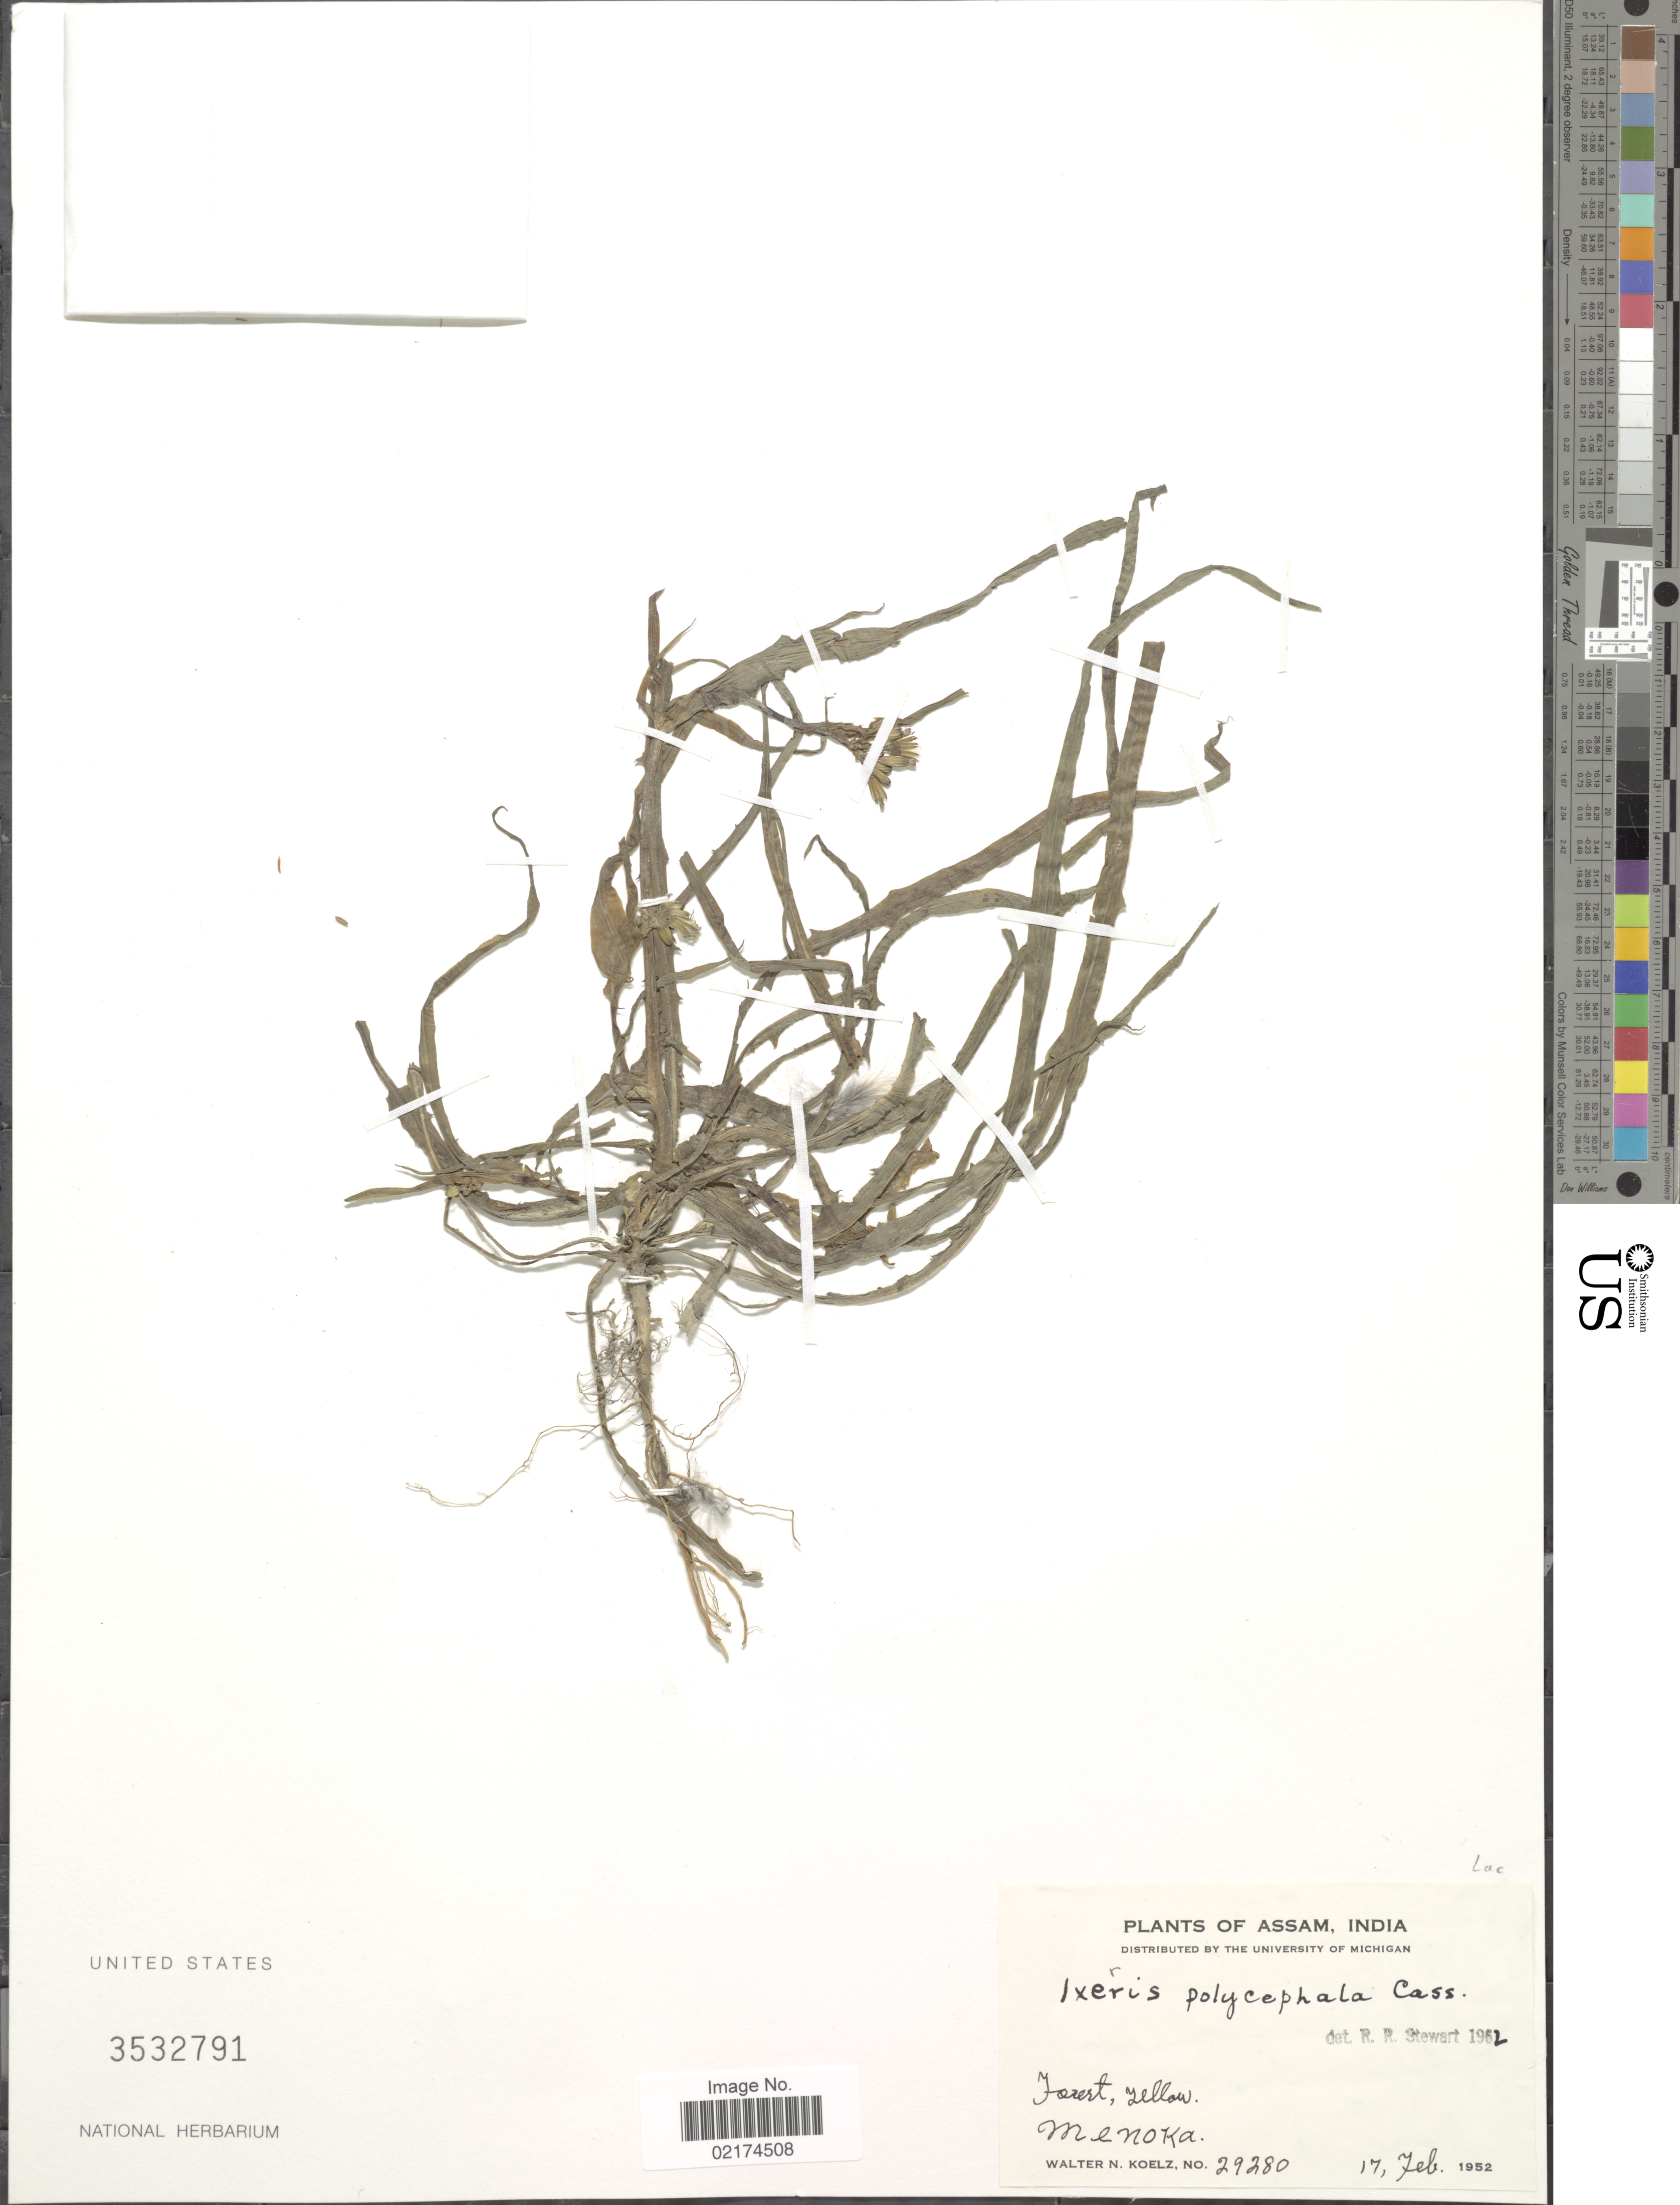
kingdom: Plantae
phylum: Tracheophyta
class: Magnoliopsida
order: Asterales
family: Asteraceae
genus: Ixeris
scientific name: Ixeris polycephala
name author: Cass. ex DC.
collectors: W. N. Koelz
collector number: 29280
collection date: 1952-02-17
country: India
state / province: Assam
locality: Menoka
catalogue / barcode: US 3532791